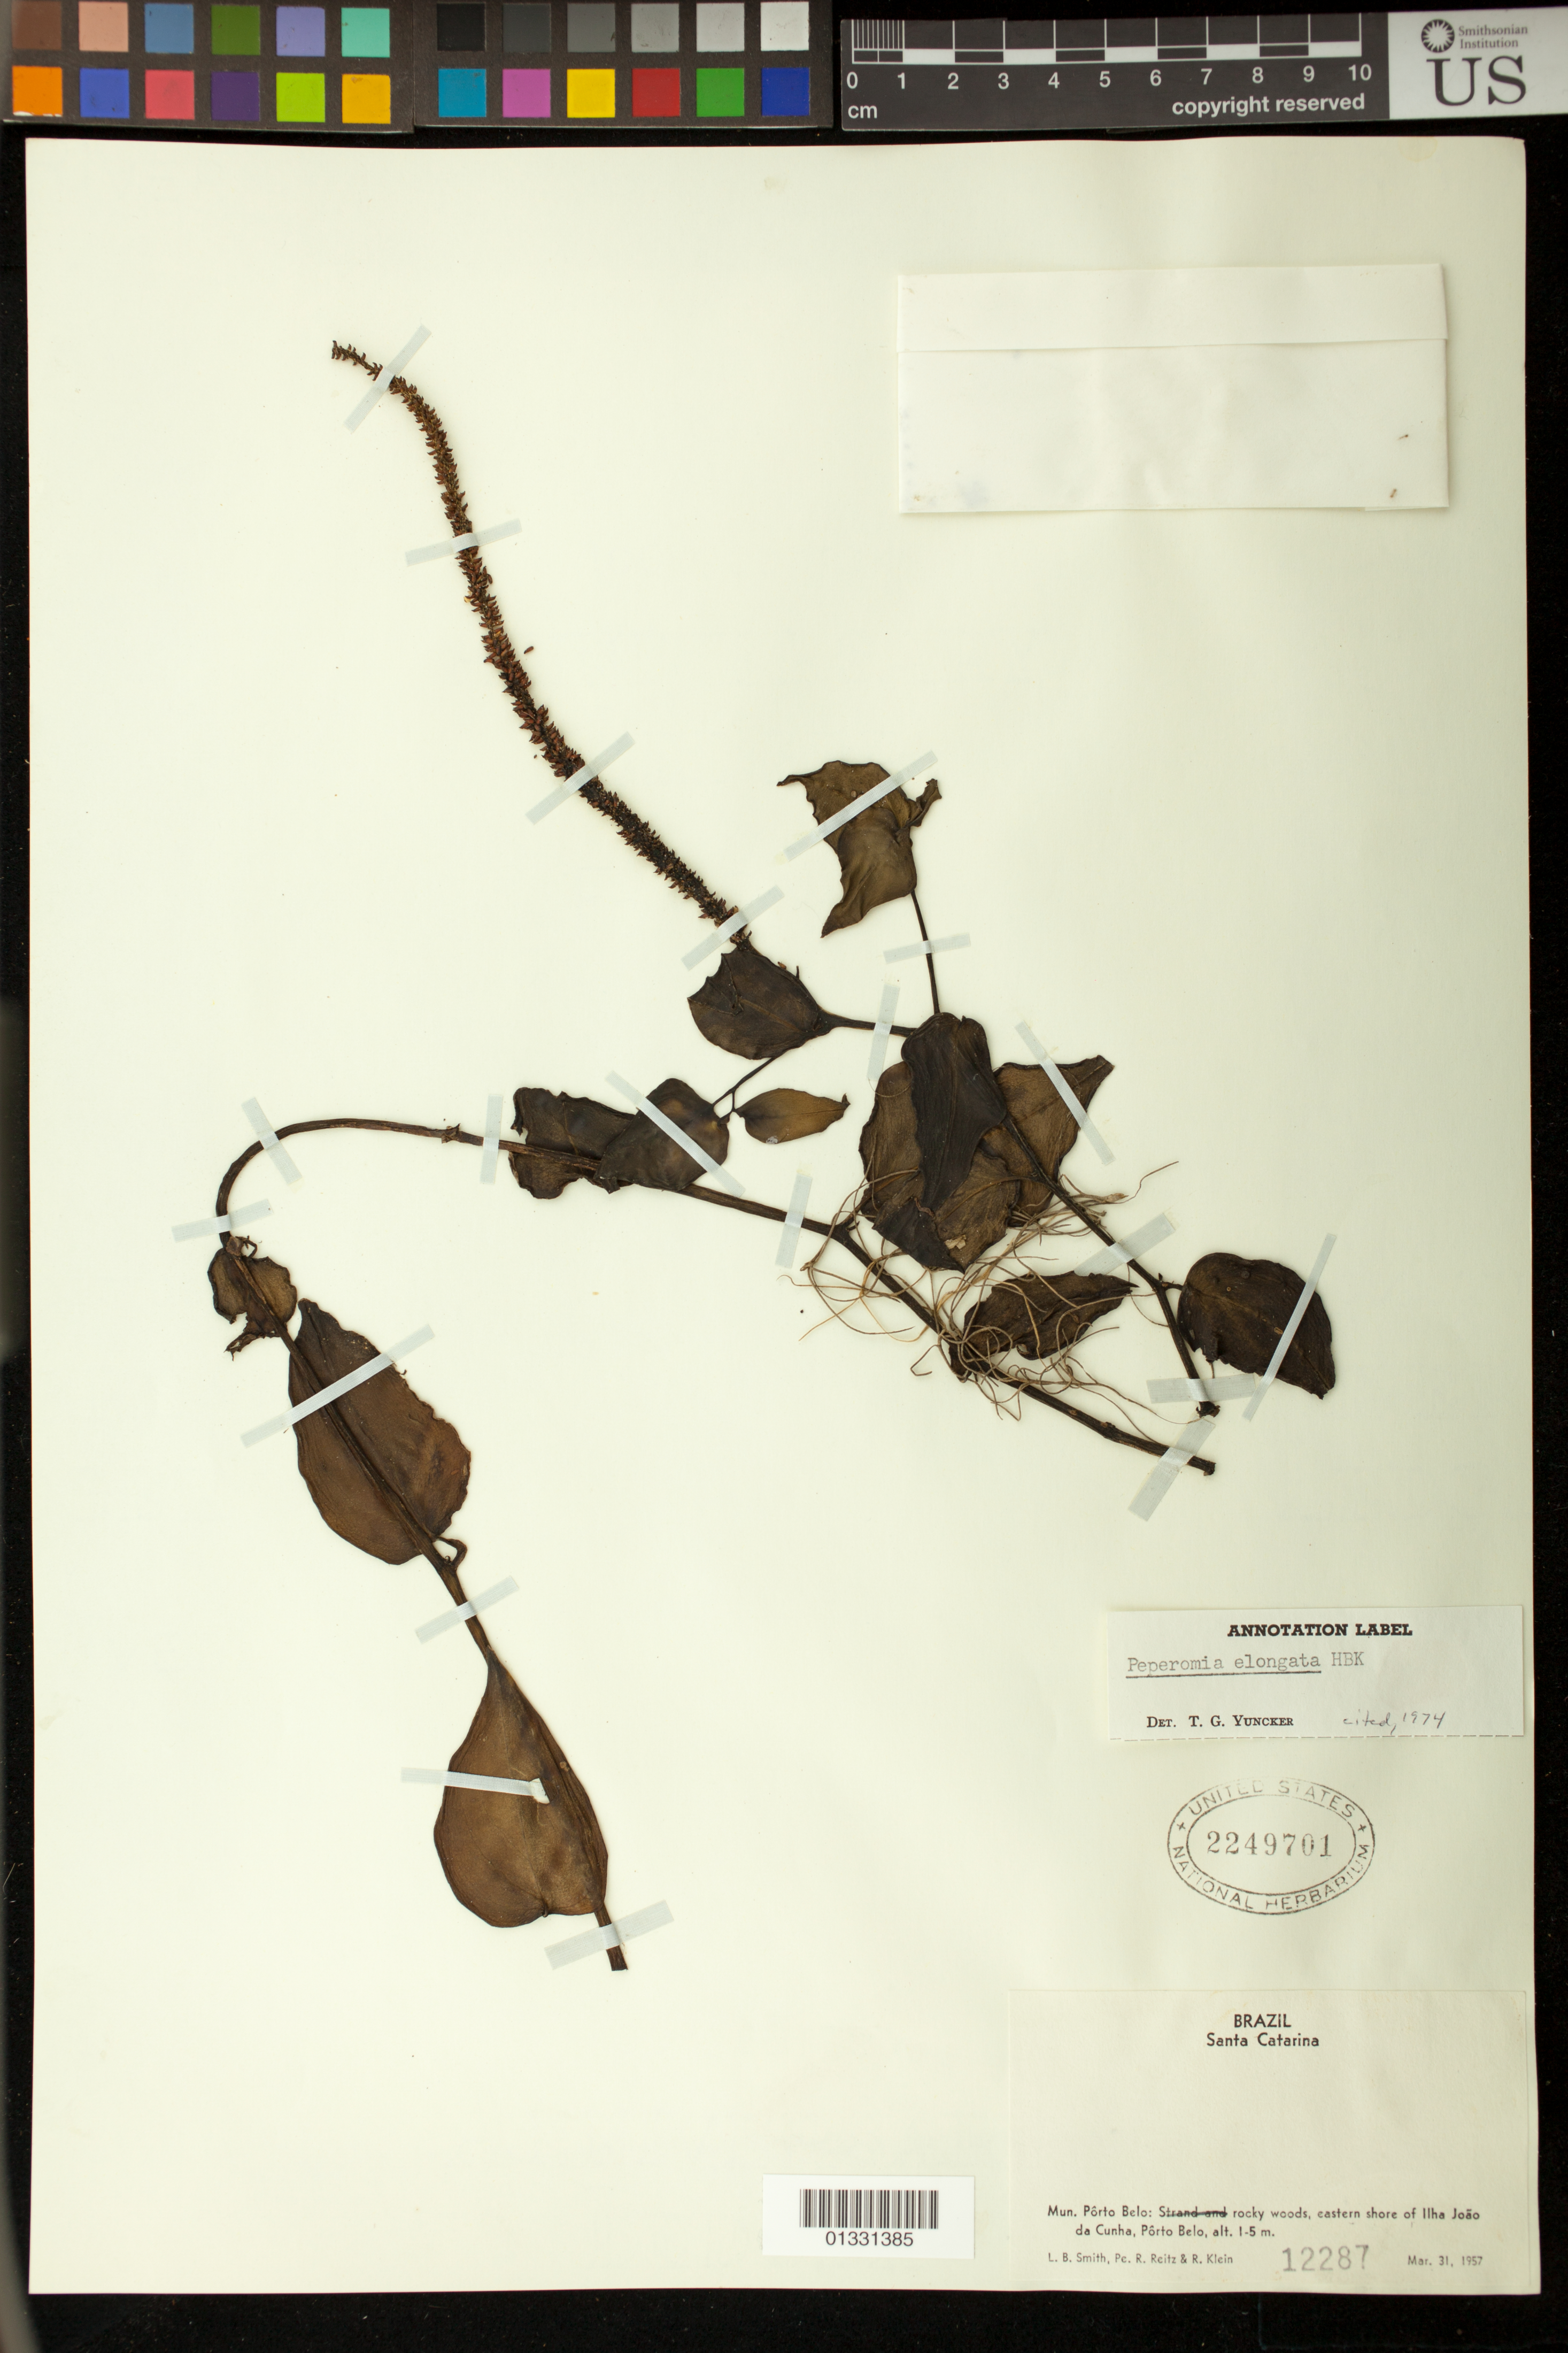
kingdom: Plantae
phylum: Tracheophyta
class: Magnoliopsida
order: Piperales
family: Piperaceae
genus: Peperomia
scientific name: Peperomia elongata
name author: Kunth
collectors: L. Smith, R. Reitz & R. Klein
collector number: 12287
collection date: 1957-03-31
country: Brazil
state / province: Santa Catarina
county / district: Porto Belo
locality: Eastern shore of Ilha João da Cunha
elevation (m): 1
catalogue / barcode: US 2249701